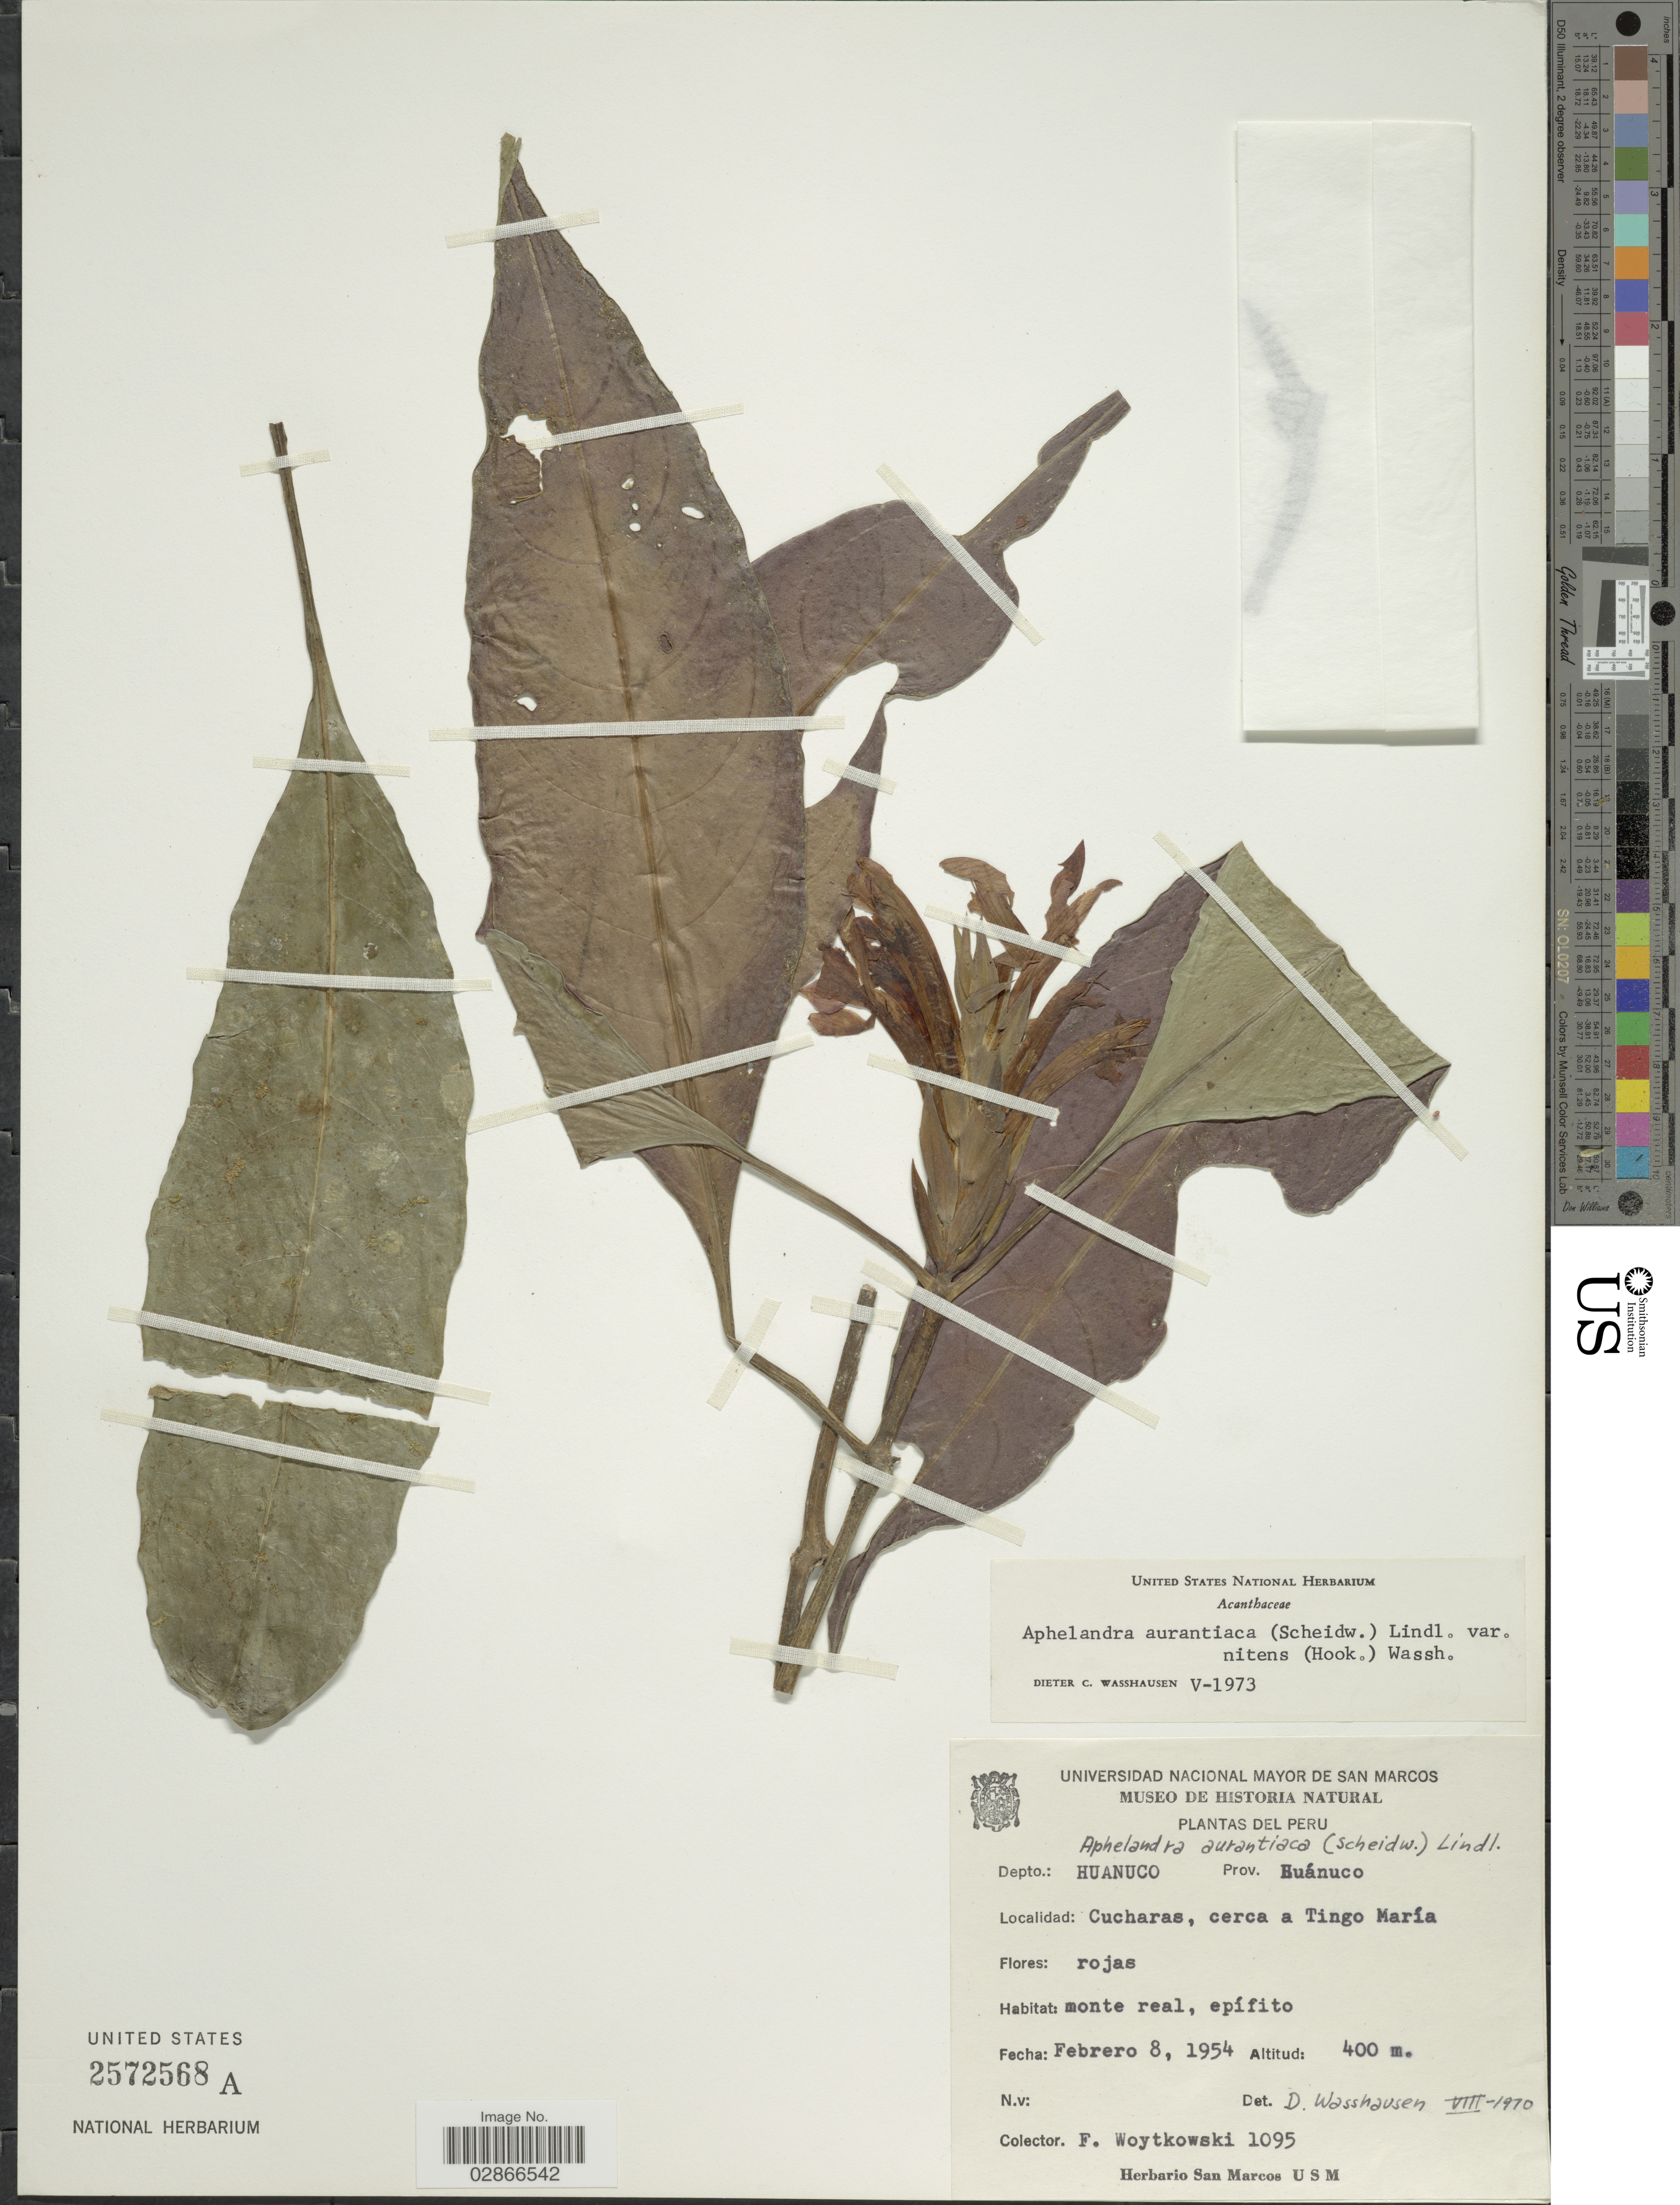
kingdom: Plantae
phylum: Tracheophyta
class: Magnoliopsida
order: Lamiales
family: Acanthaceae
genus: Aphelandra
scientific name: Aphelandra aurantiaca var. nitens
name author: (Hook.) Wassh.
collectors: F. Woytkowski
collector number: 1095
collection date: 1954-02-08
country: Peru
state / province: Huánuco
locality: Depto.: Huanuco. Cucharas, cerca a Tingo María.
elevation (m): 400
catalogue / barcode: US 2572568A